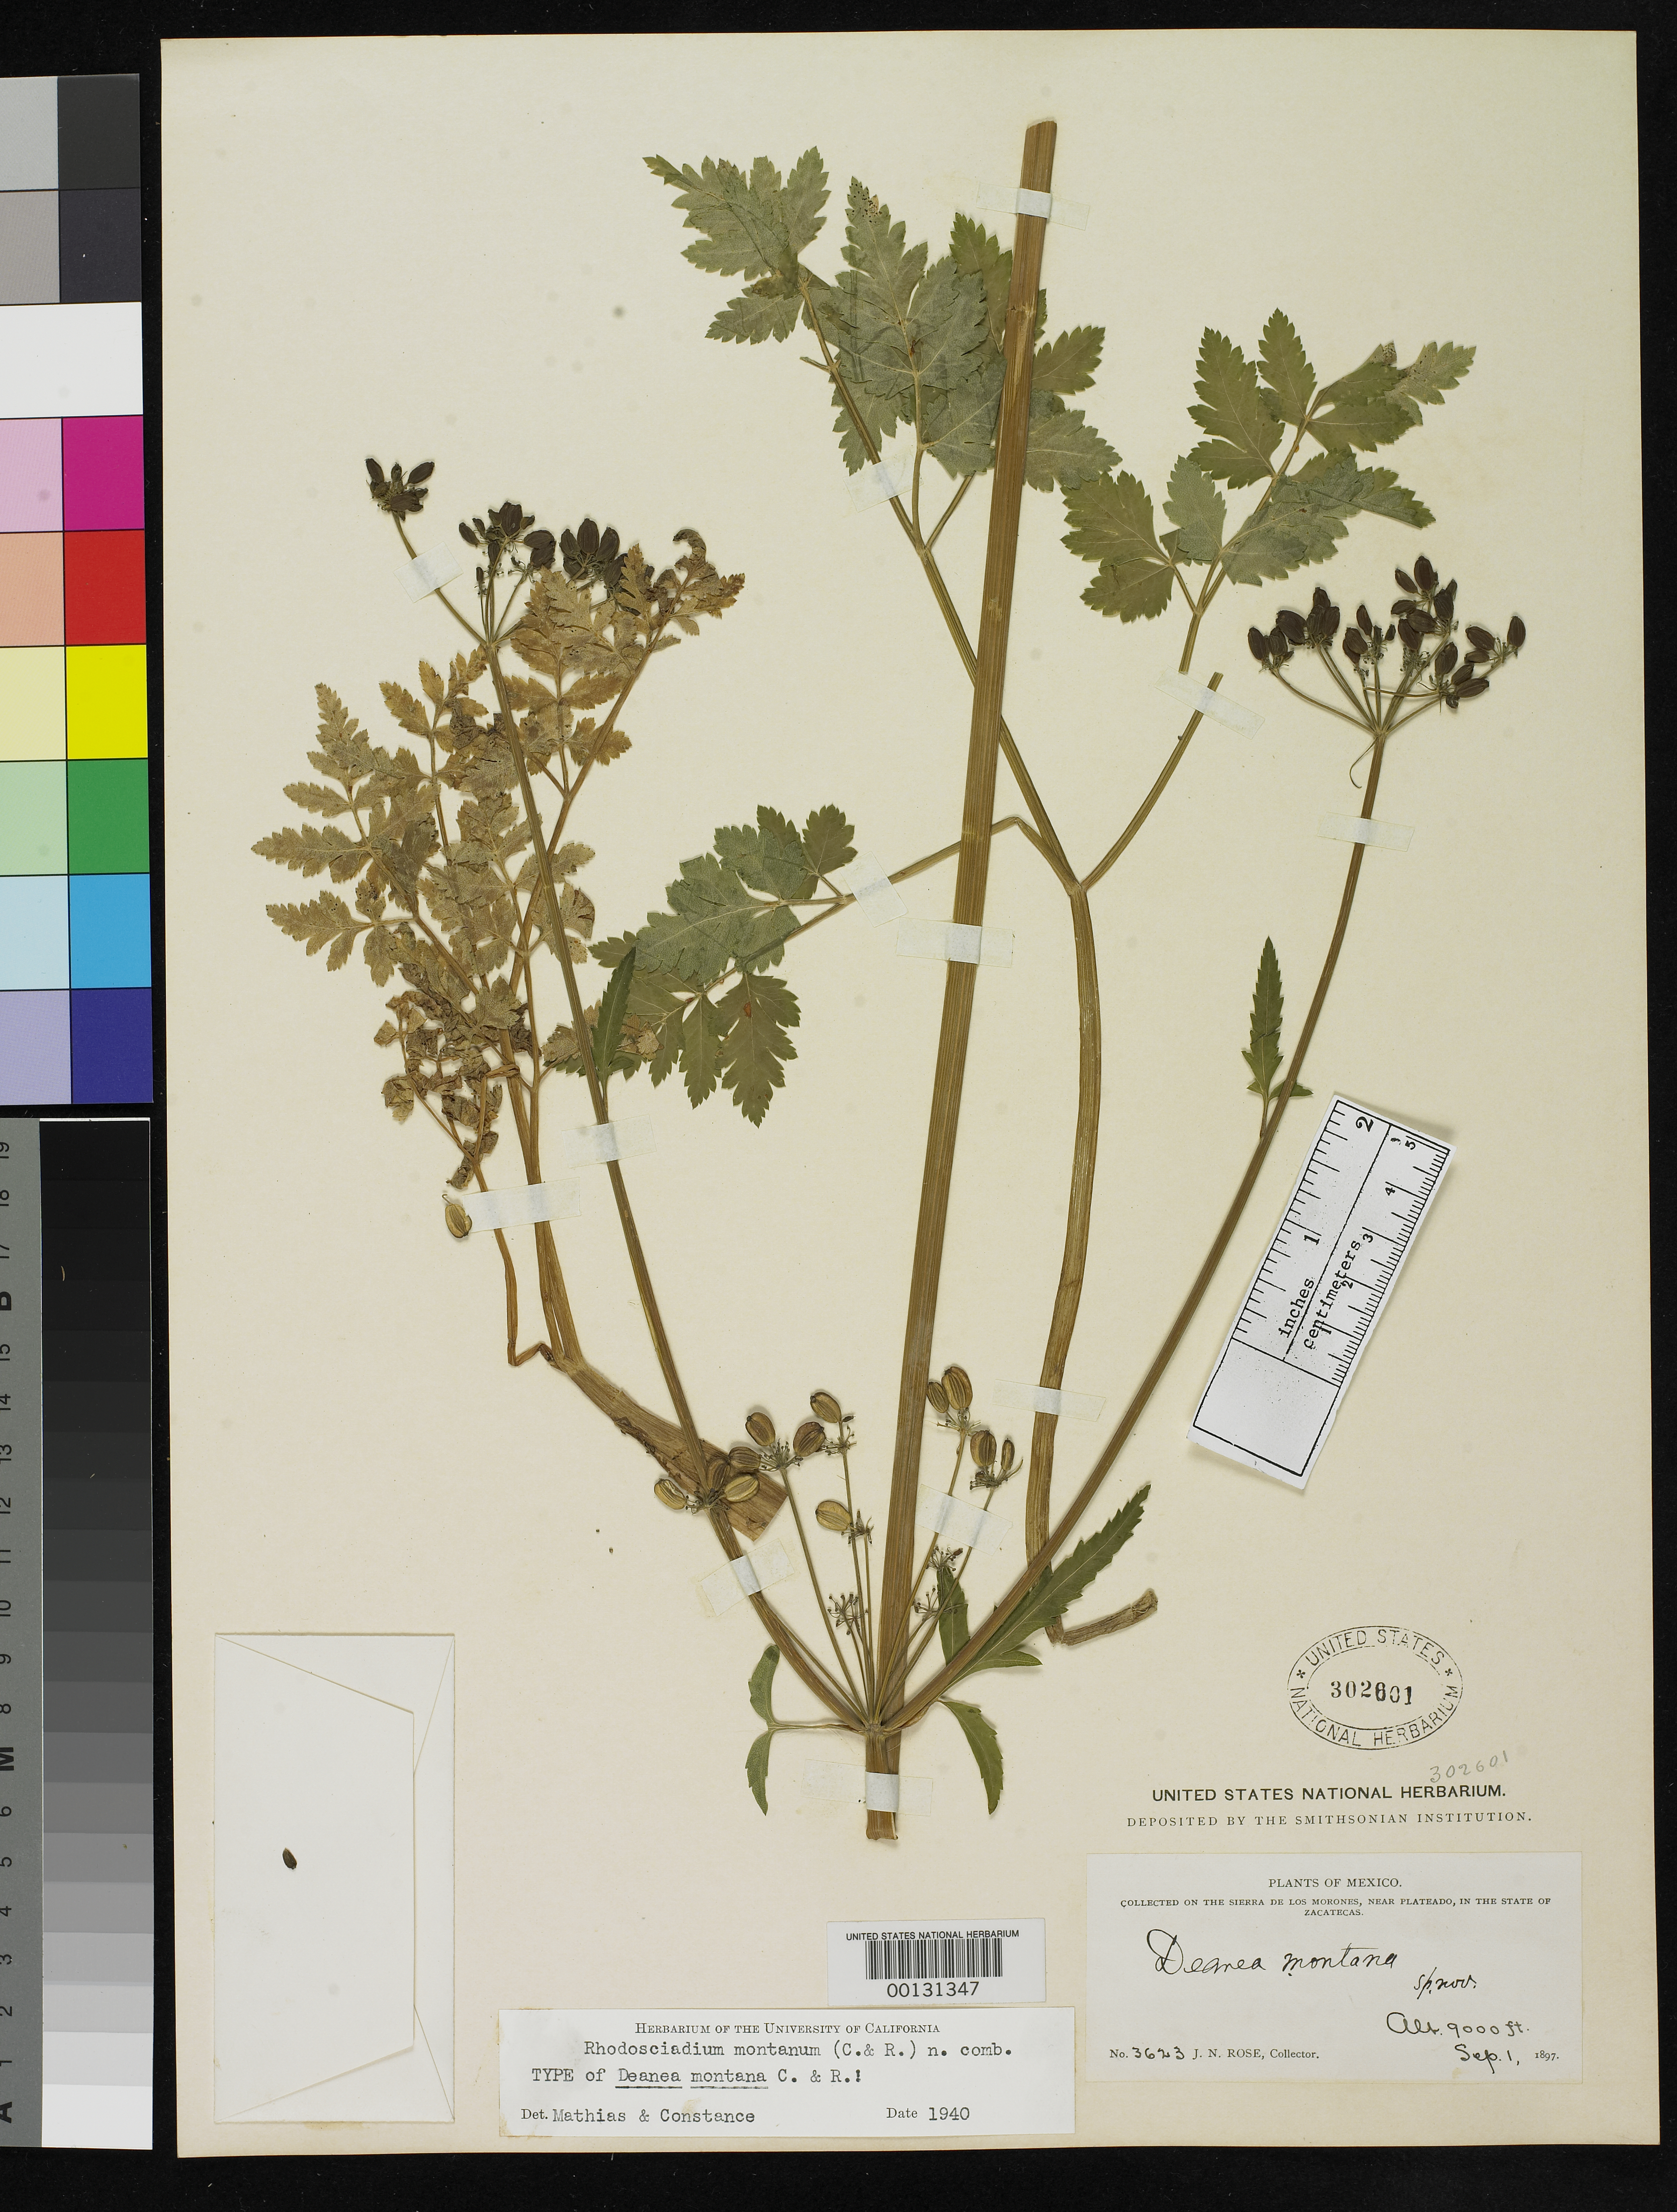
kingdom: Plantae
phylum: Tracheophyta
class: Magnoliopsida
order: Apiales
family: Apiaceae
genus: Deanea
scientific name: Deanea montana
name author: J.M. Coult. & Rose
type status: Holotype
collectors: J. N. Rose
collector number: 3623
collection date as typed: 01 Sep 1897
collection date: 1897-09-01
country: Mexico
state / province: Zacatecas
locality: Sierra de Los Morones near Plateado.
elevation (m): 2700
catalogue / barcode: US 302601